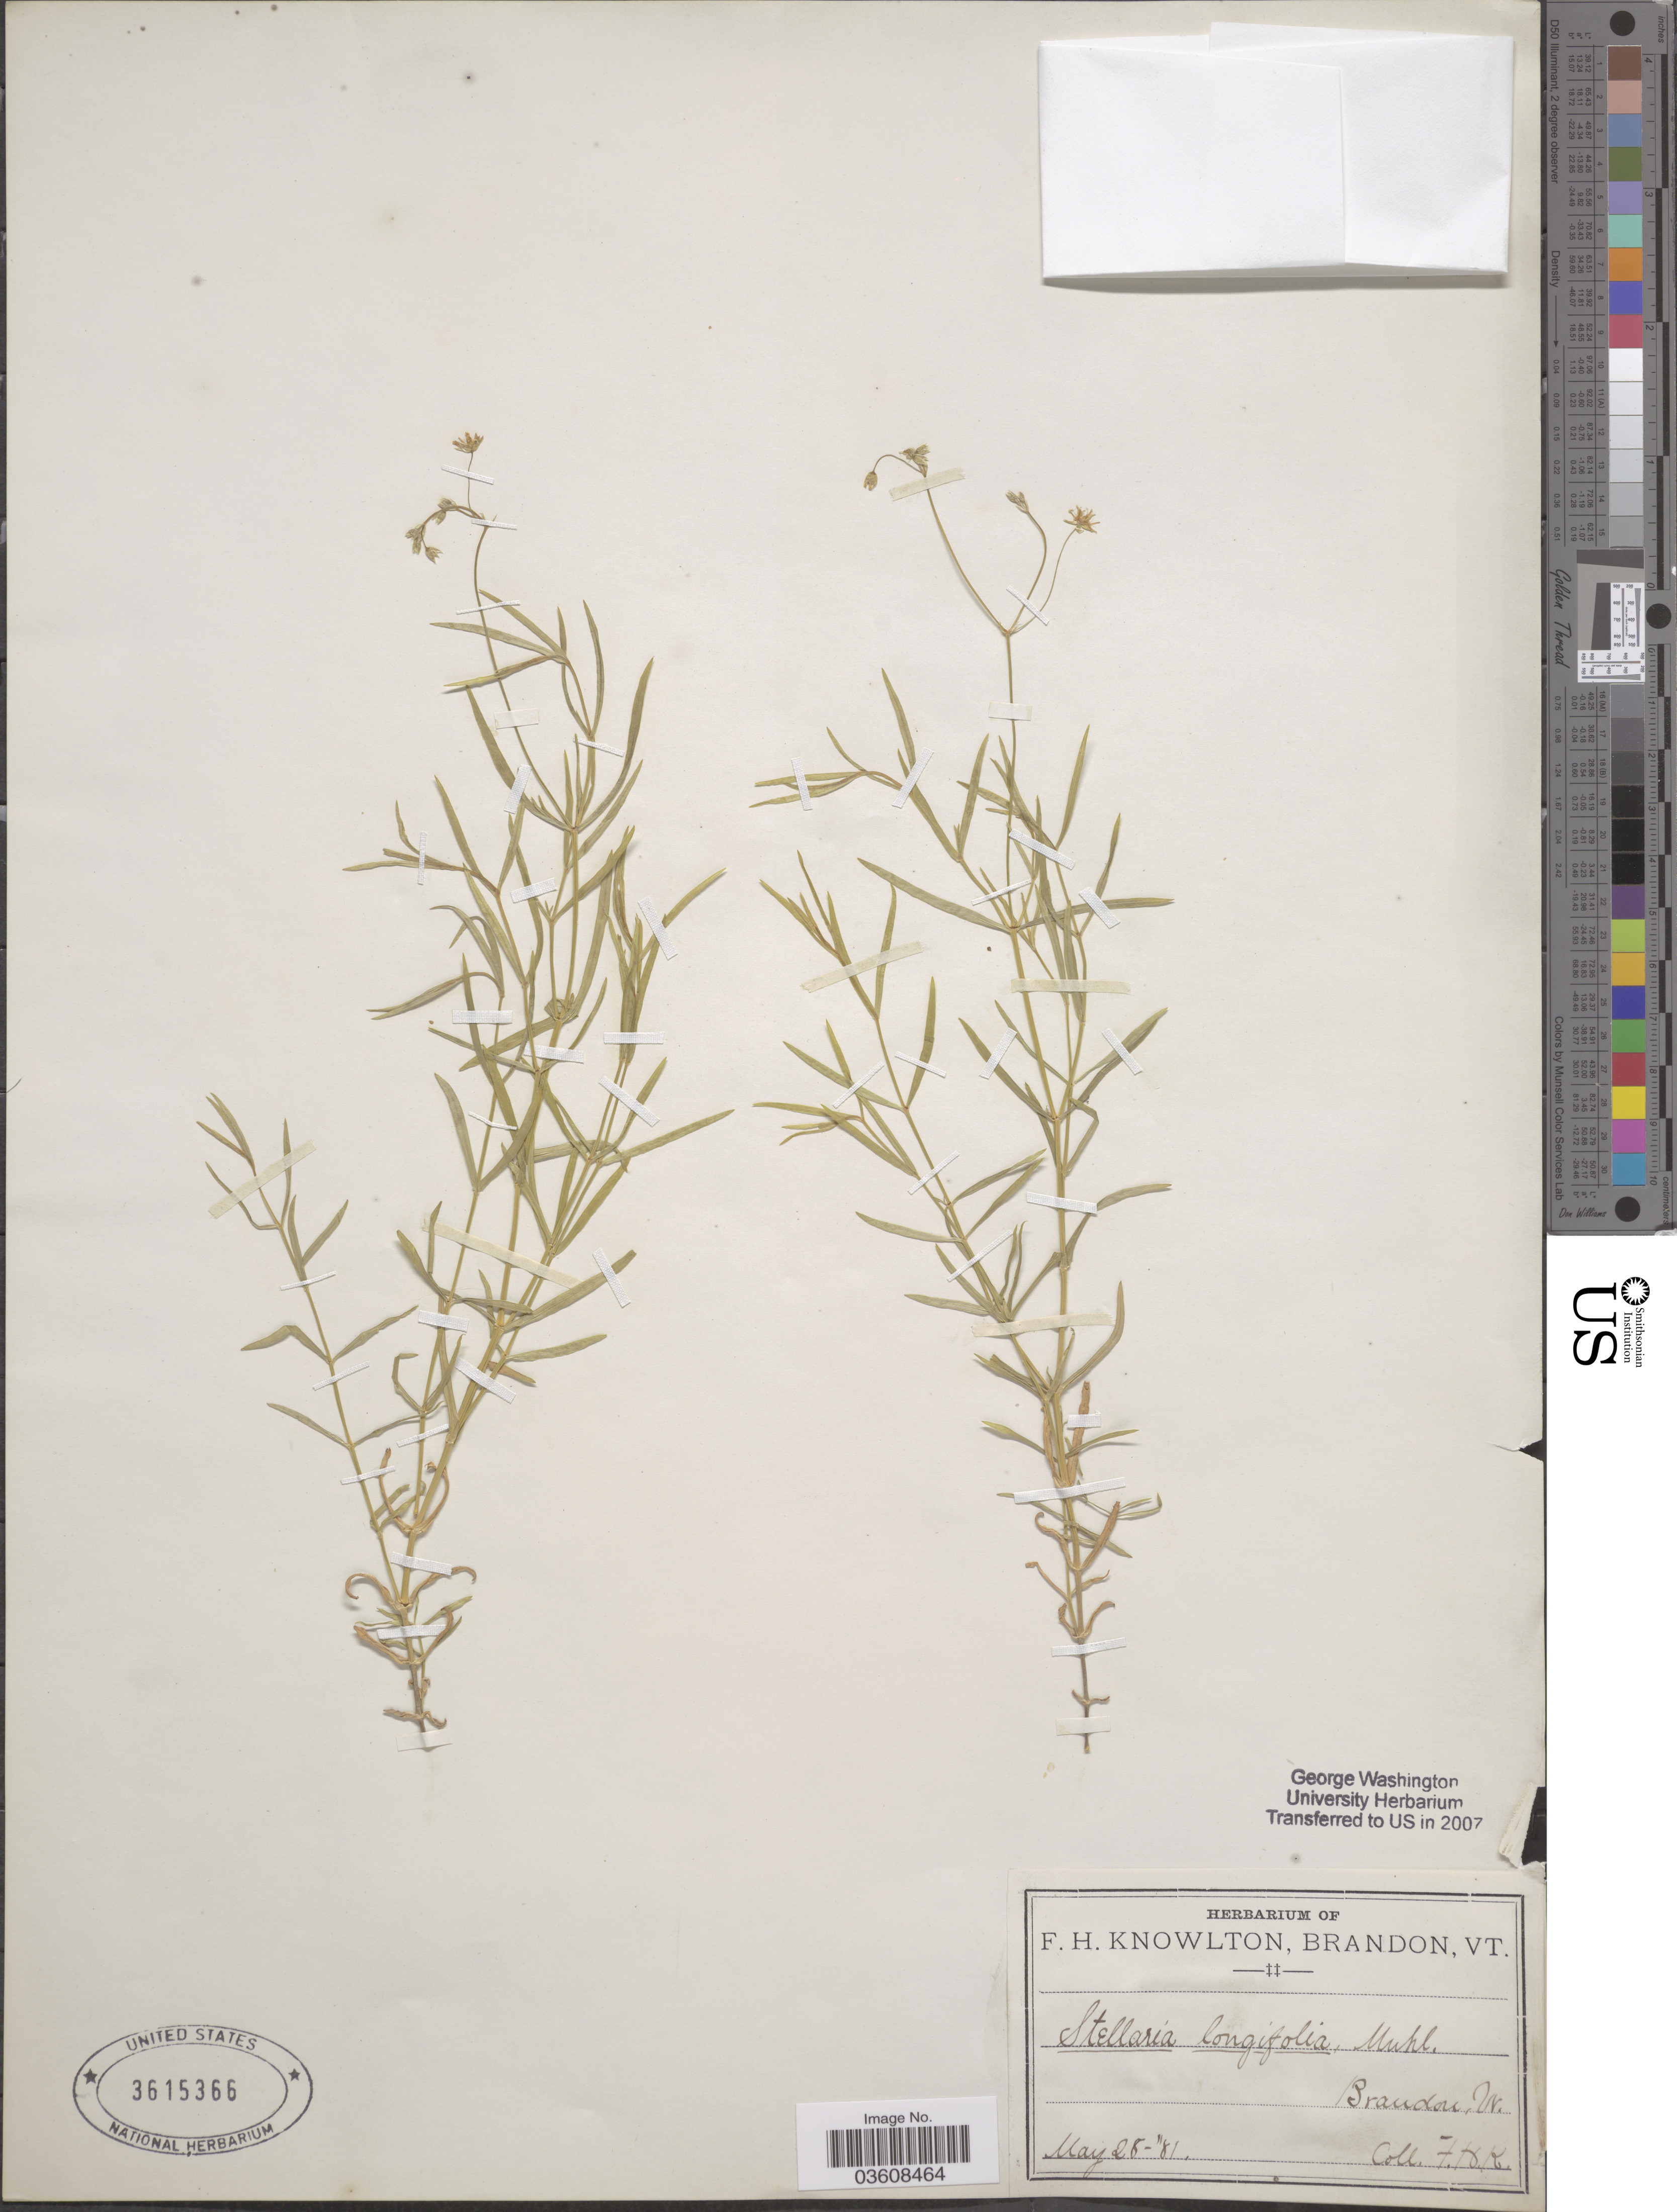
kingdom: Plantae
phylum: Tracheophyta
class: Magnoliopsida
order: Caryophyllales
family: Caryophyllaceae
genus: Stellaria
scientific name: Stellaria longifolia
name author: Muhl. ex Willd.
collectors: F. H. Knowlton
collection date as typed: Transcribed d/m/y: 28/5/81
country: United States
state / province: Vermont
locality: Brandon.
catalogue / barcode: US 3615366